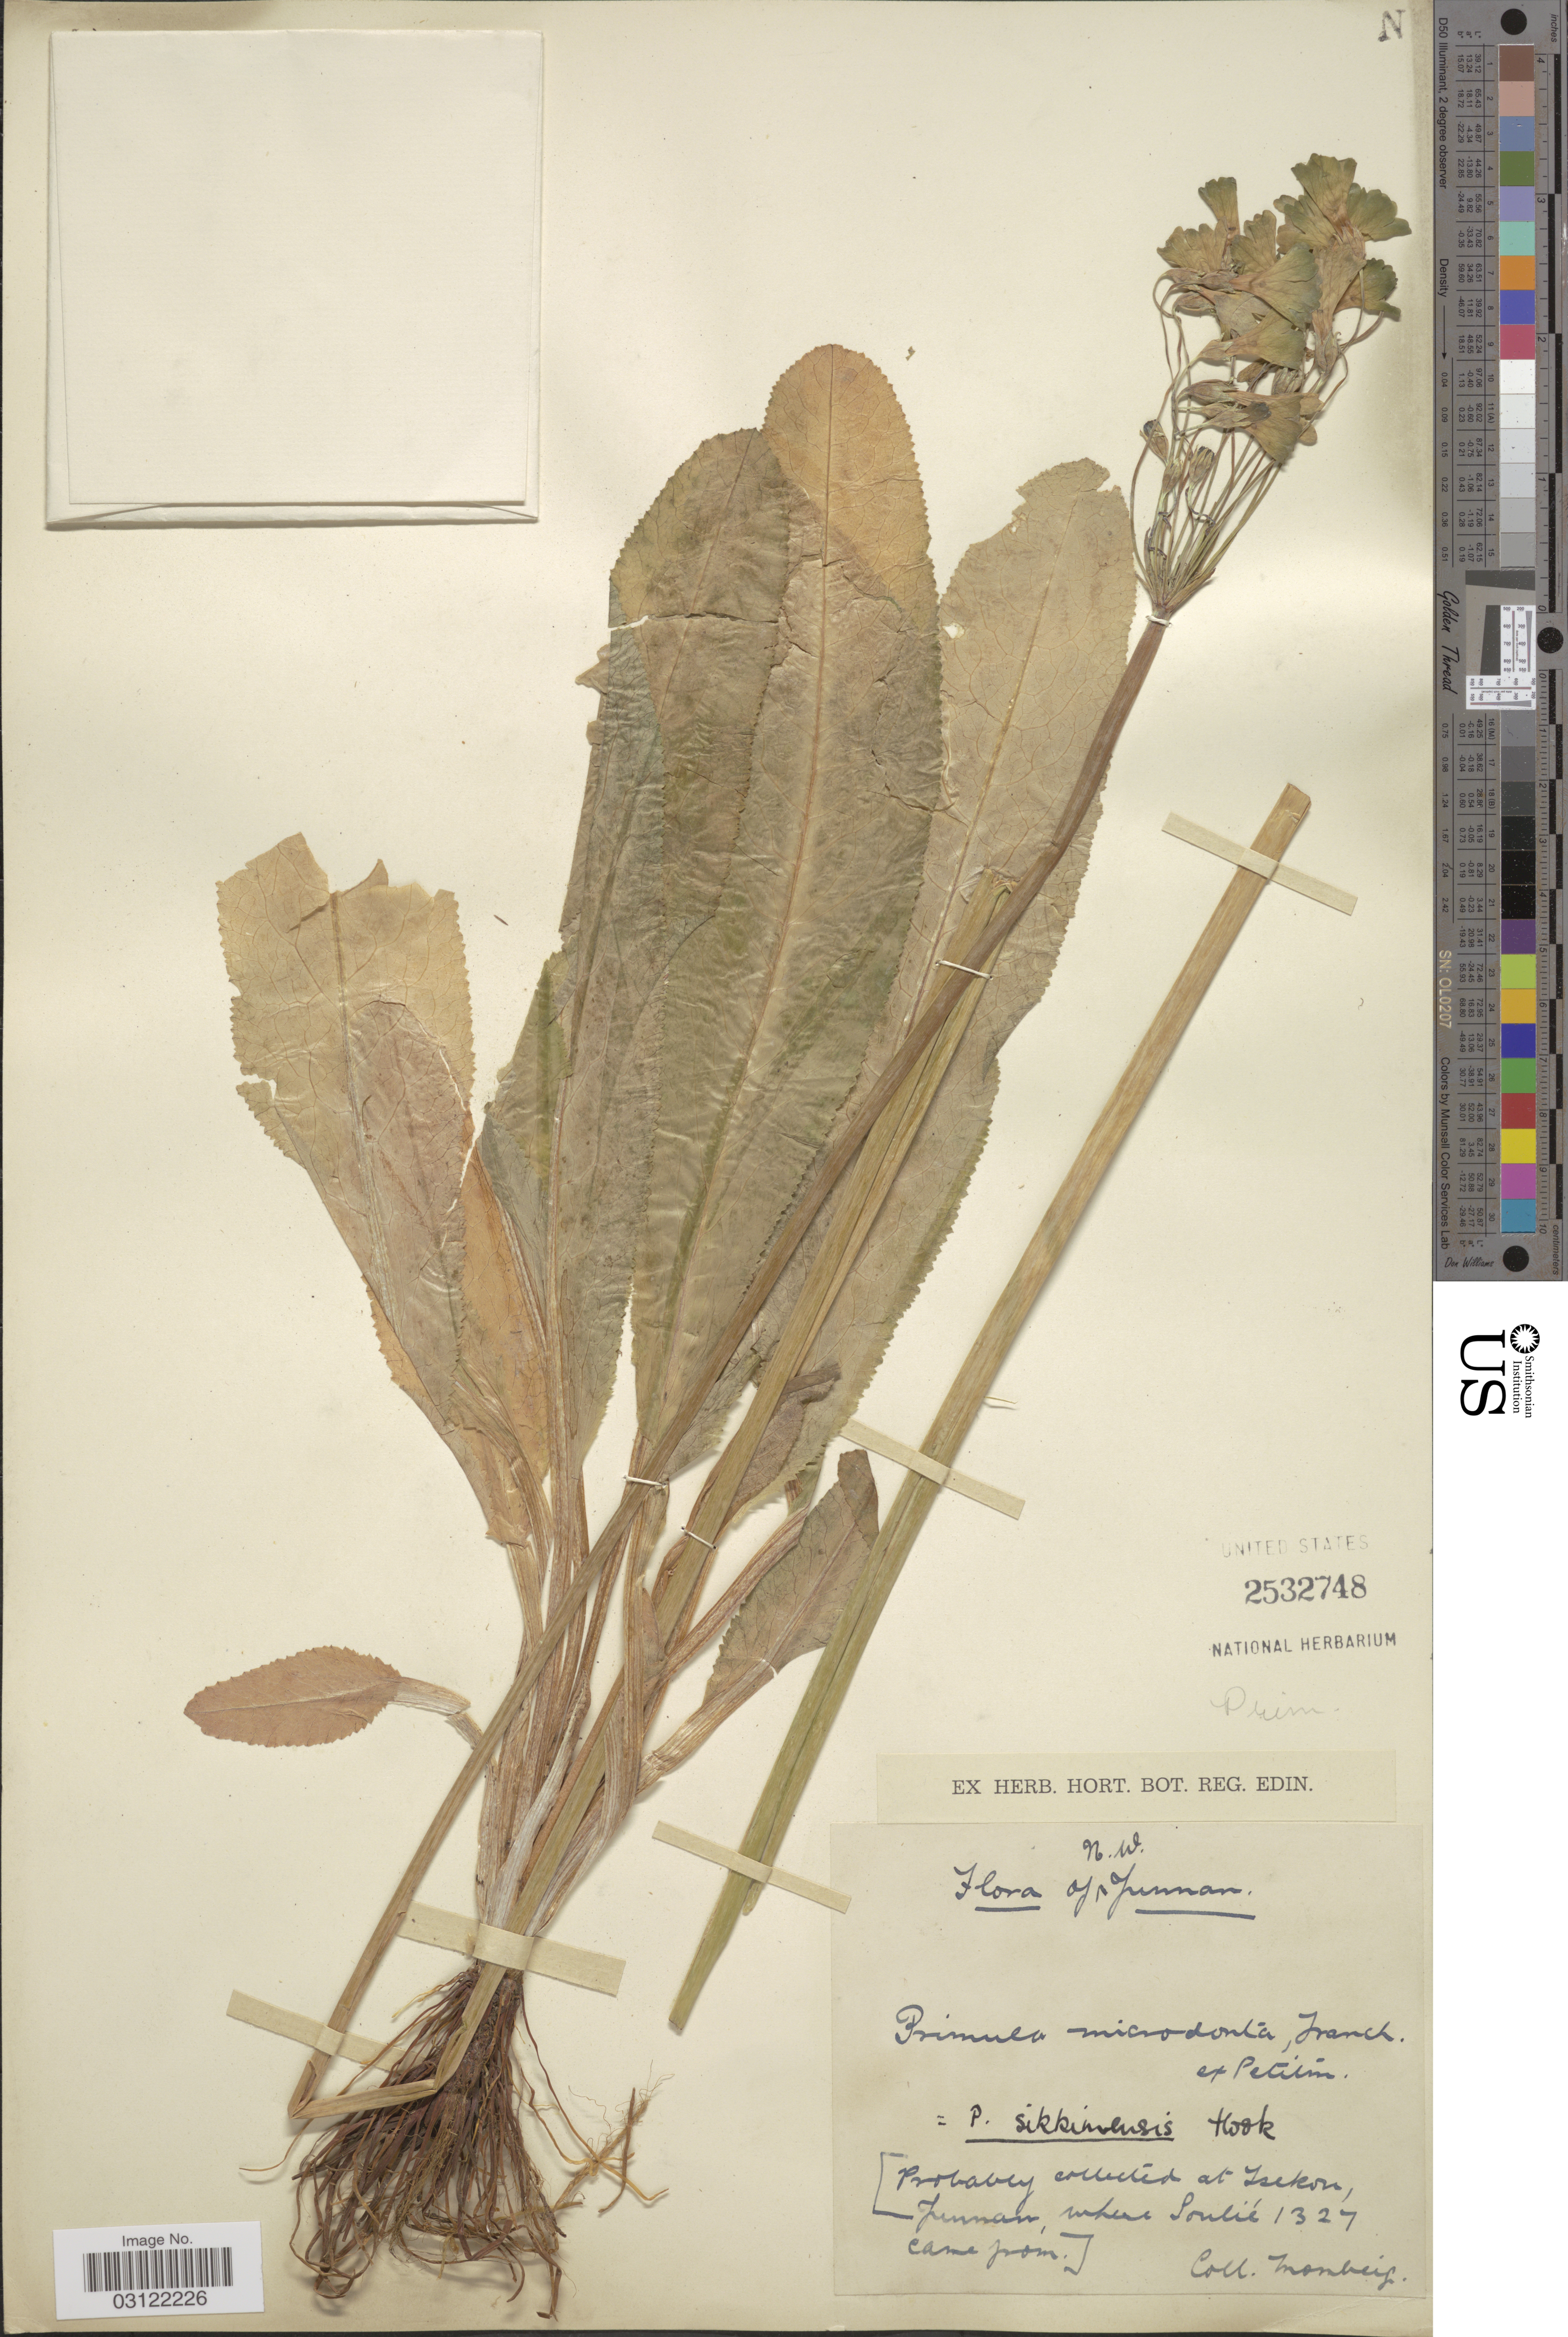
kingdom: Plantae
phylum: Tracheophyta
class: Magnoliopsida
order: Ericales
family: Primulaceae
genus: Primula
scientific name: Primula sikkimensis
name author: Hook.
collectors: J. Monbeig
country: China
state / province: Yunnan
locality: N. W. Yunnan. [At Tsekou].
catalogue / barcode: US 2532748